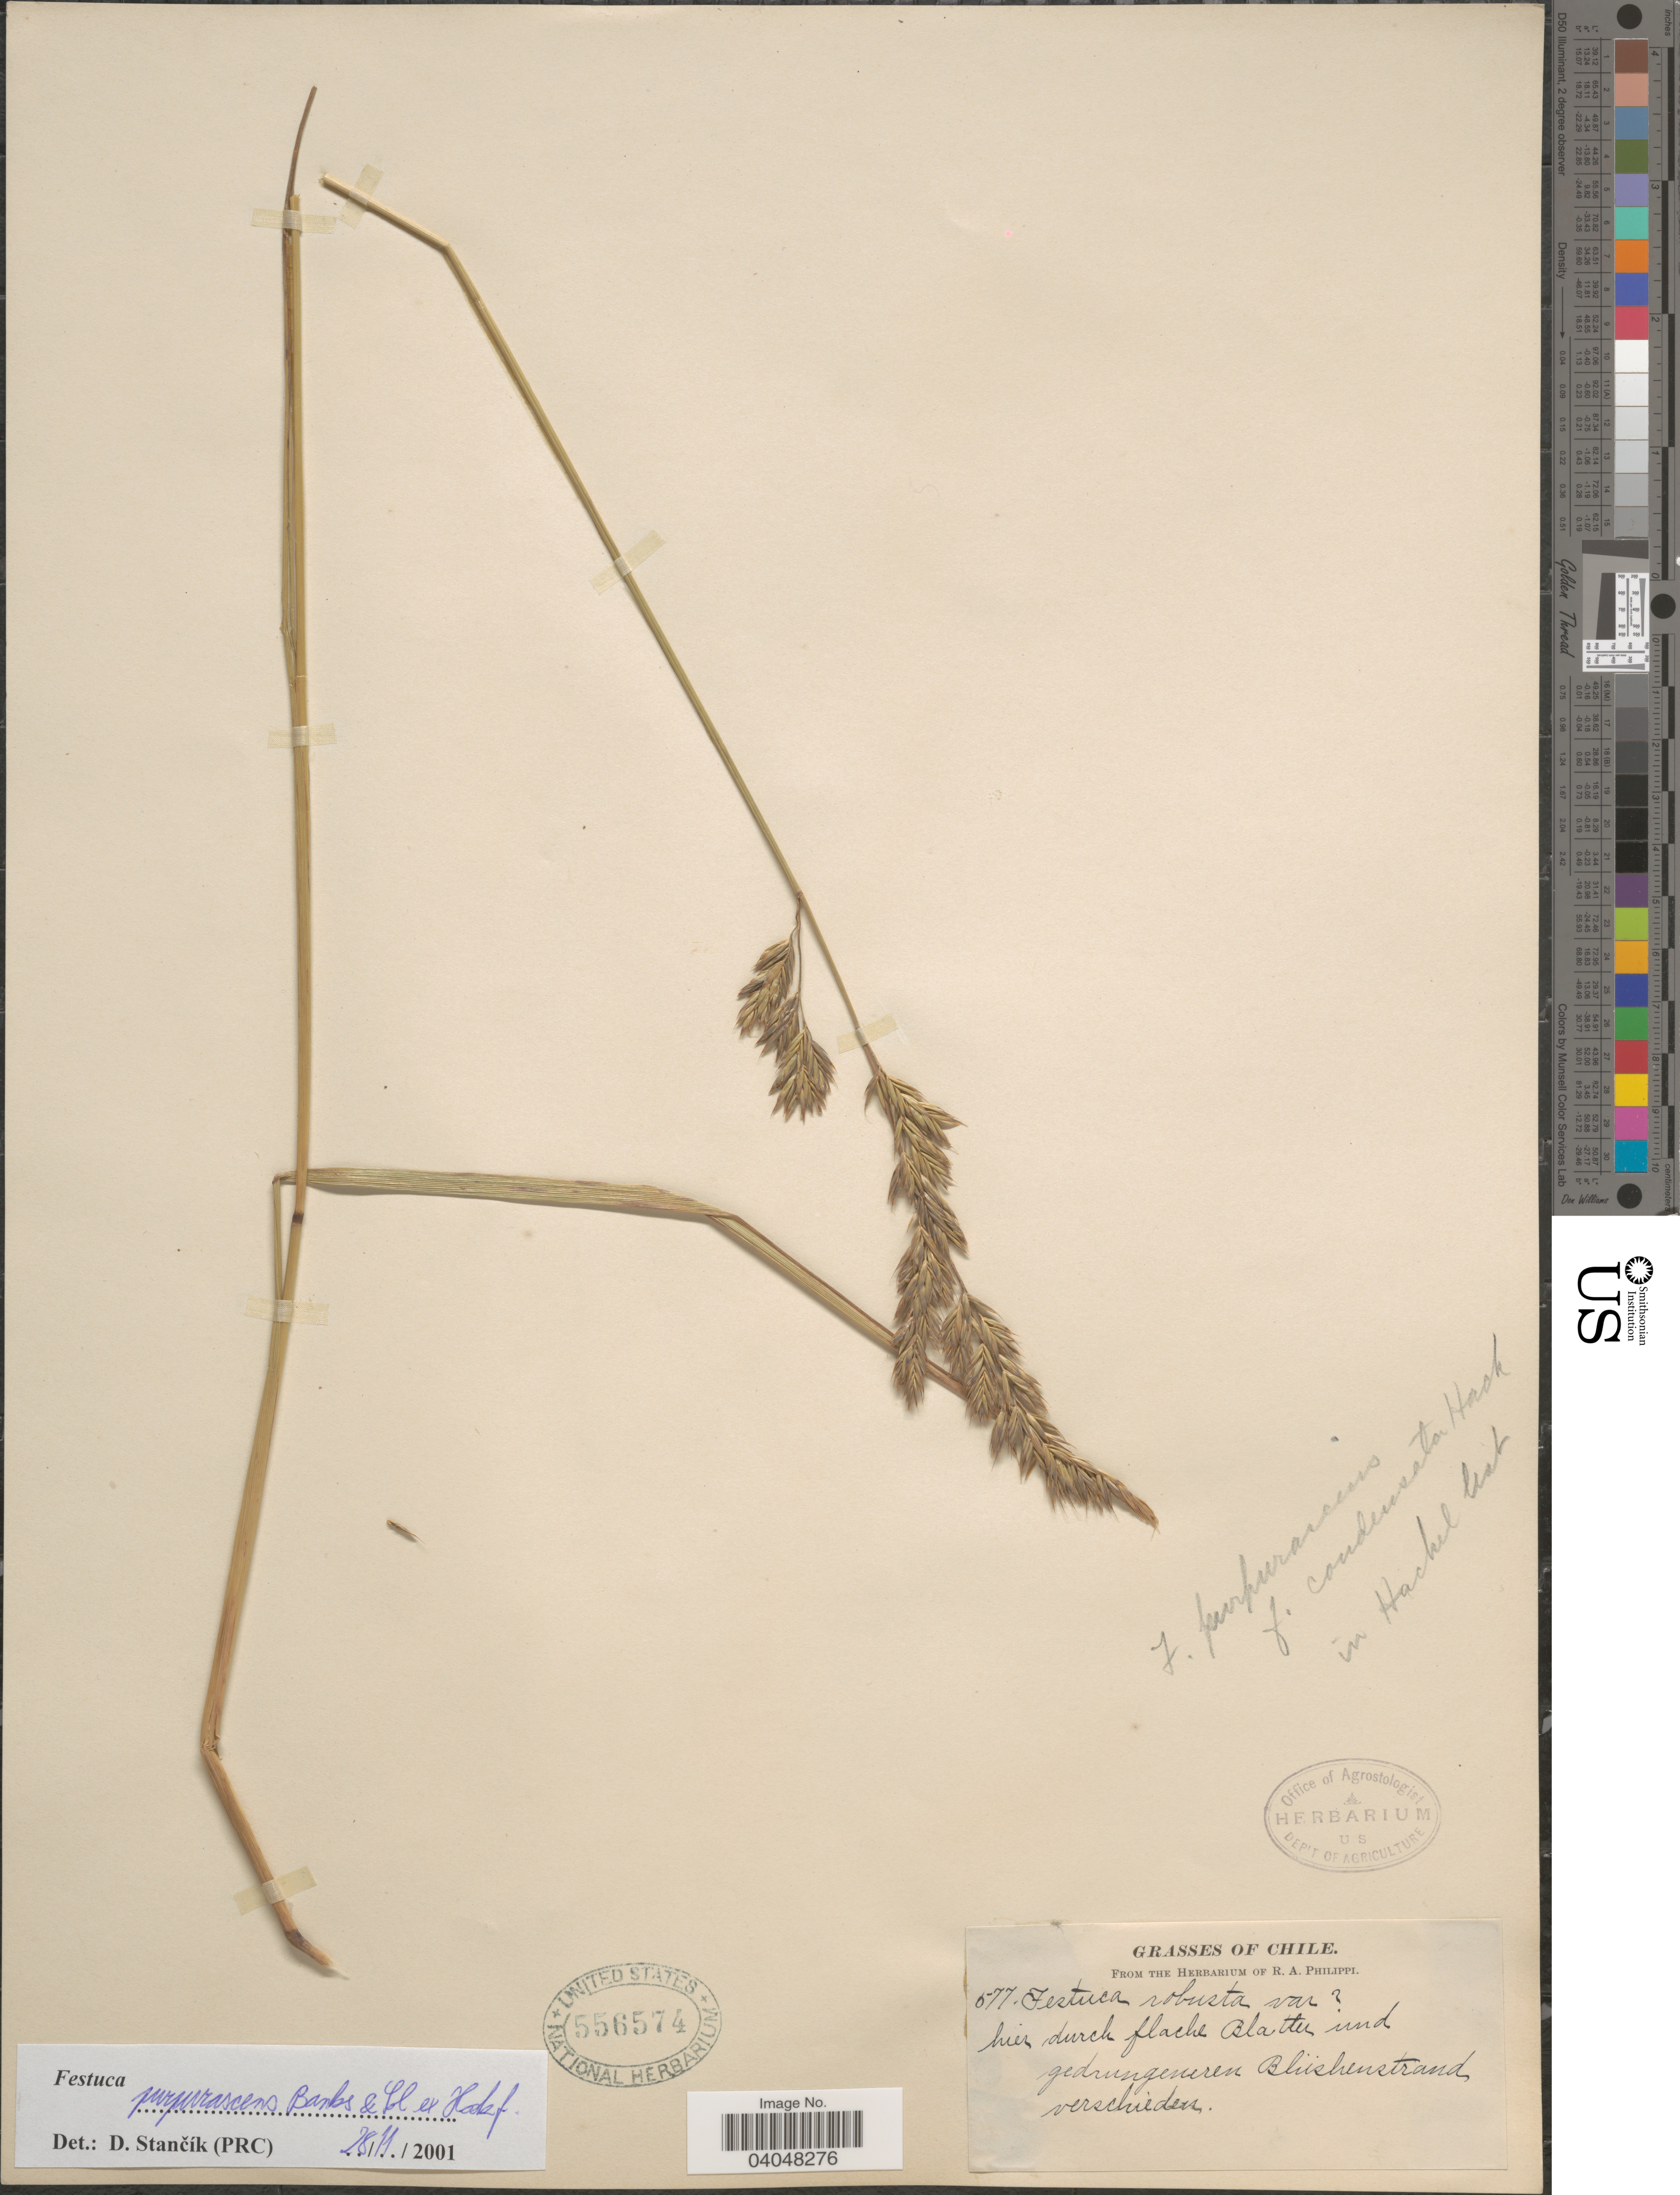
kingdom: Plantae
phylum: Tracheophyta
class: Liliopsida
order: Poales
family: Poaceae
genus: Festuca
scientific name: Festuca purpurascens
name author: Banks & Sol. ex Hook. f.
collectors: ex. herb. R.A. Philippi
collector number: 577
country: Chile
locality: Hier durch flache Blatter und gedrungeneren Blüshenstrand, verschieden.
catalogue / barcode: US 556574